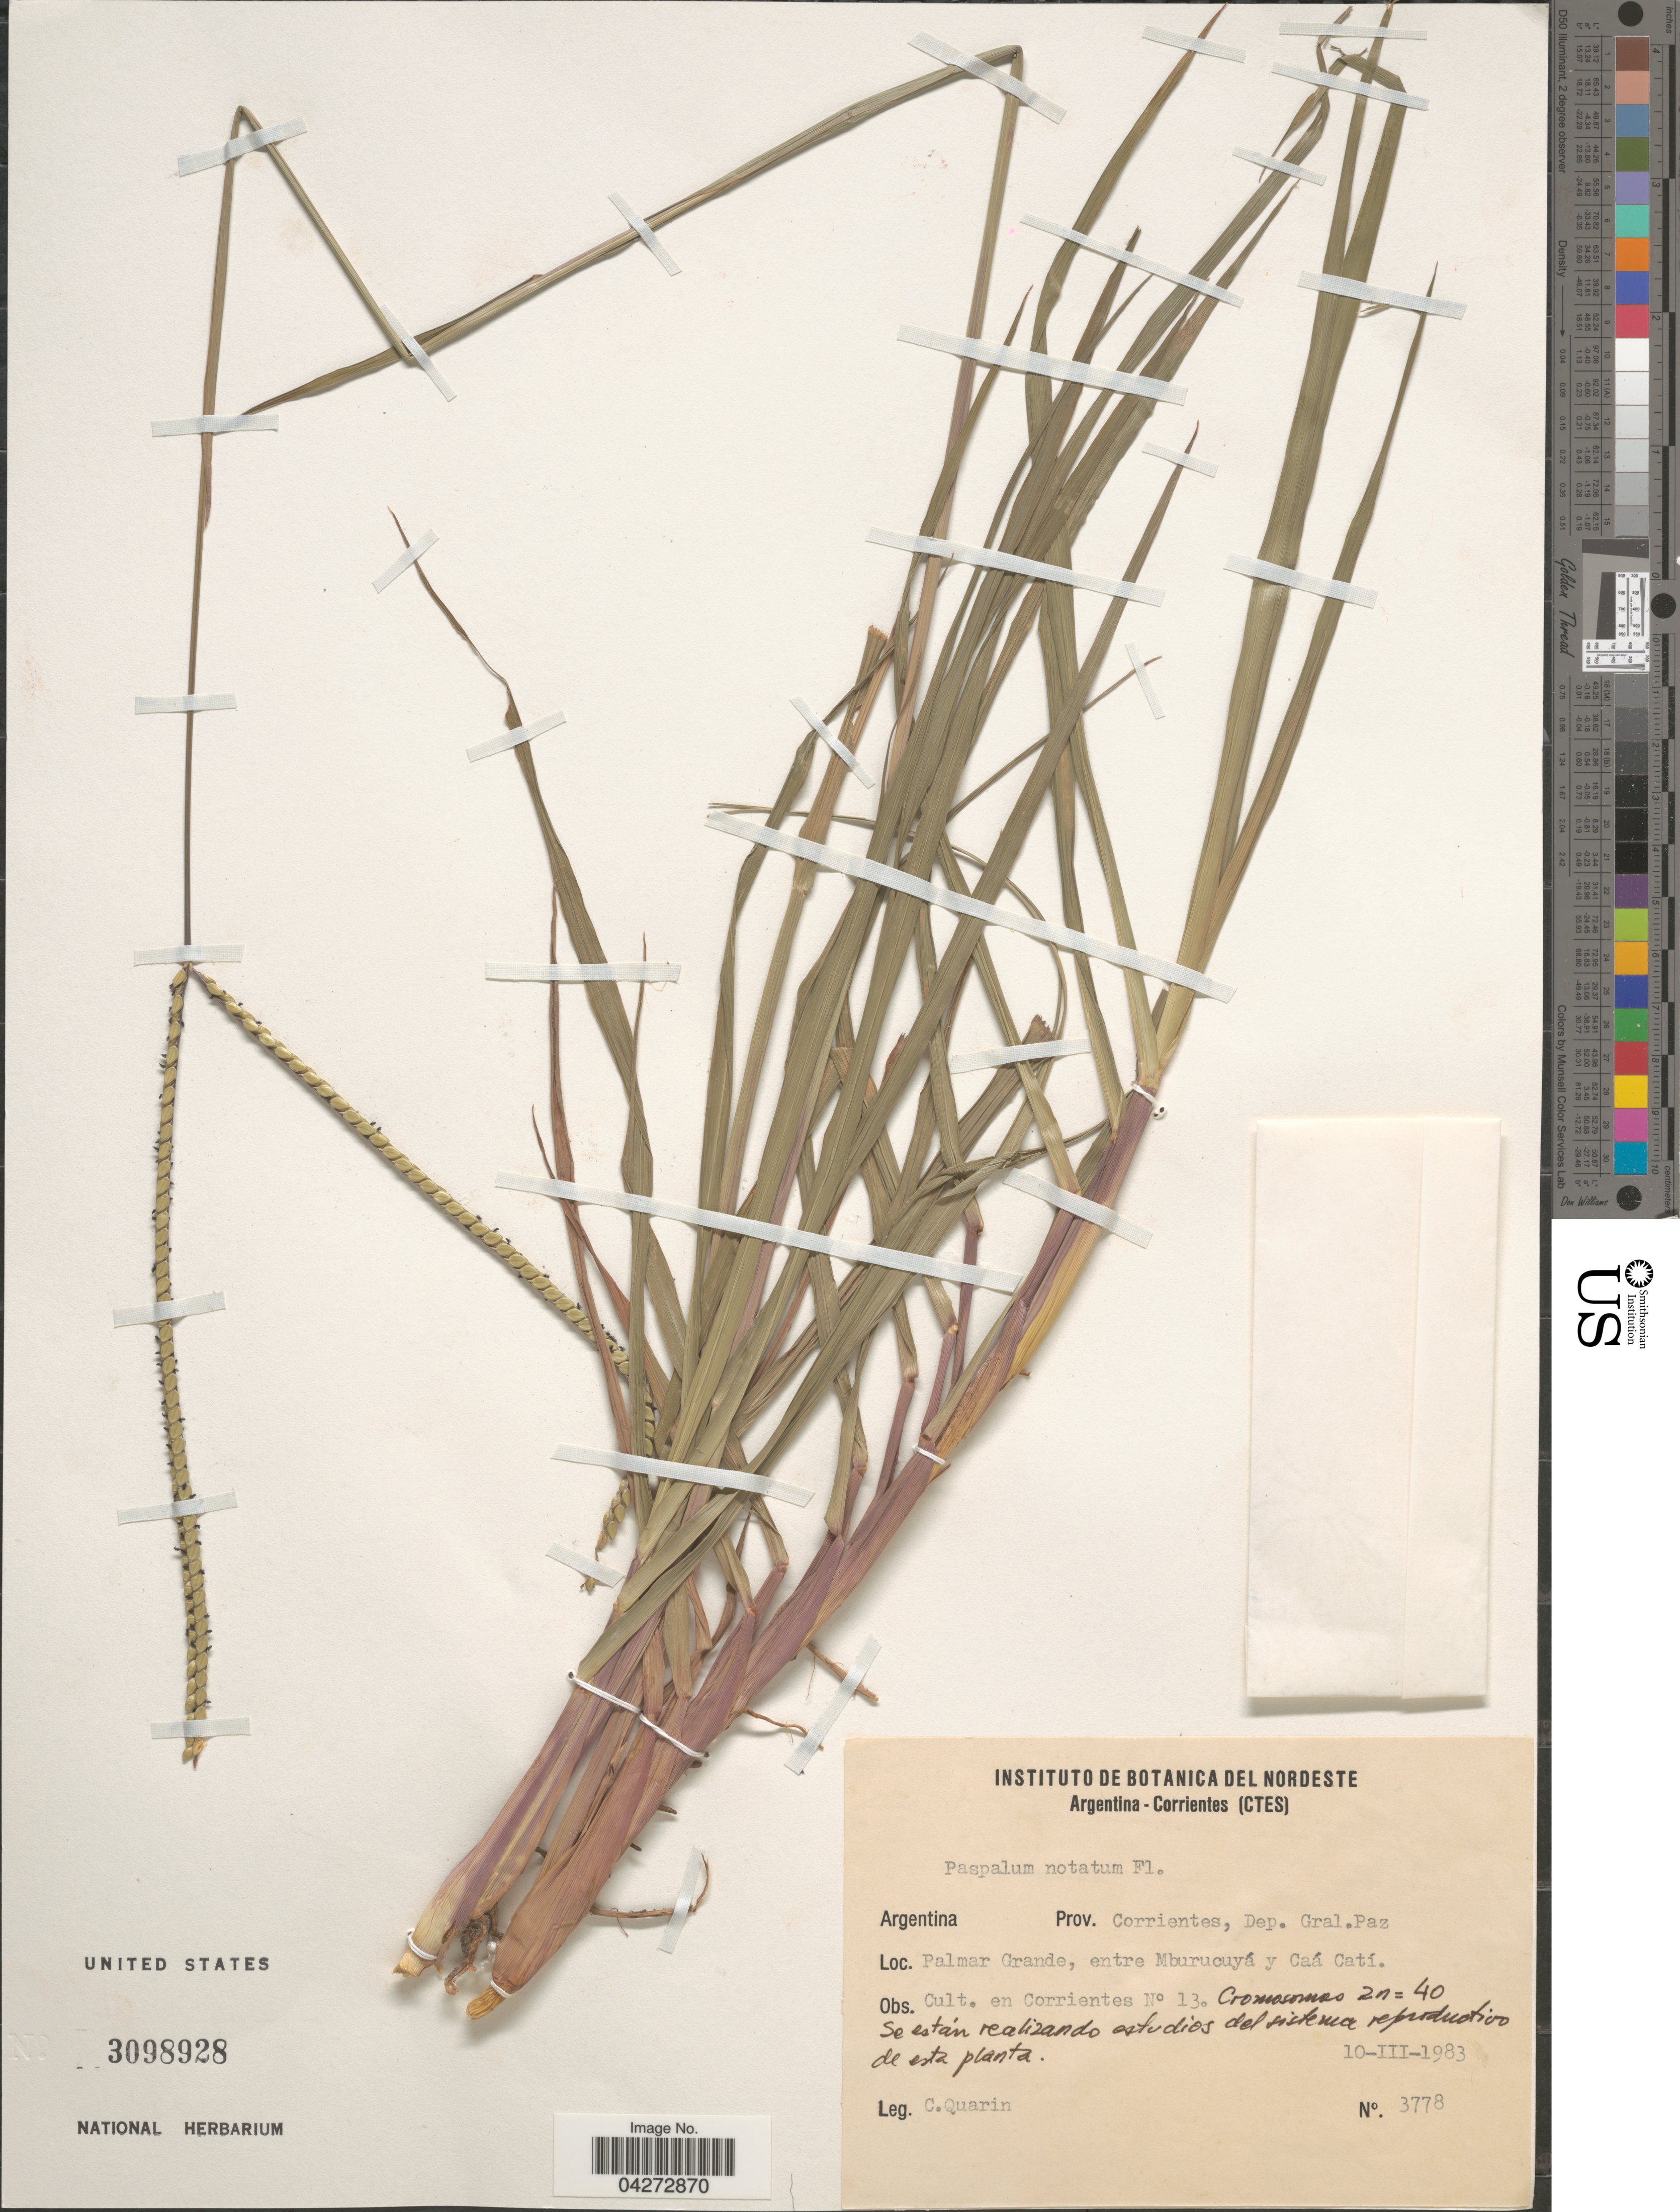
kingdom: Plantae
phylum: Tracheophyta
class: Liliopsida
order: Poales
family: Poaceae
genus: Paspalum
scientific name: Paspalum notatum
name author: Flüggé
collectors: C. Quarin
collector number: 3778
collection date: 1983-03-10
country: Argentina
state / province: Corrientes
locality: En Corrientes N° 13.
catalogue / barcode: US 3098928